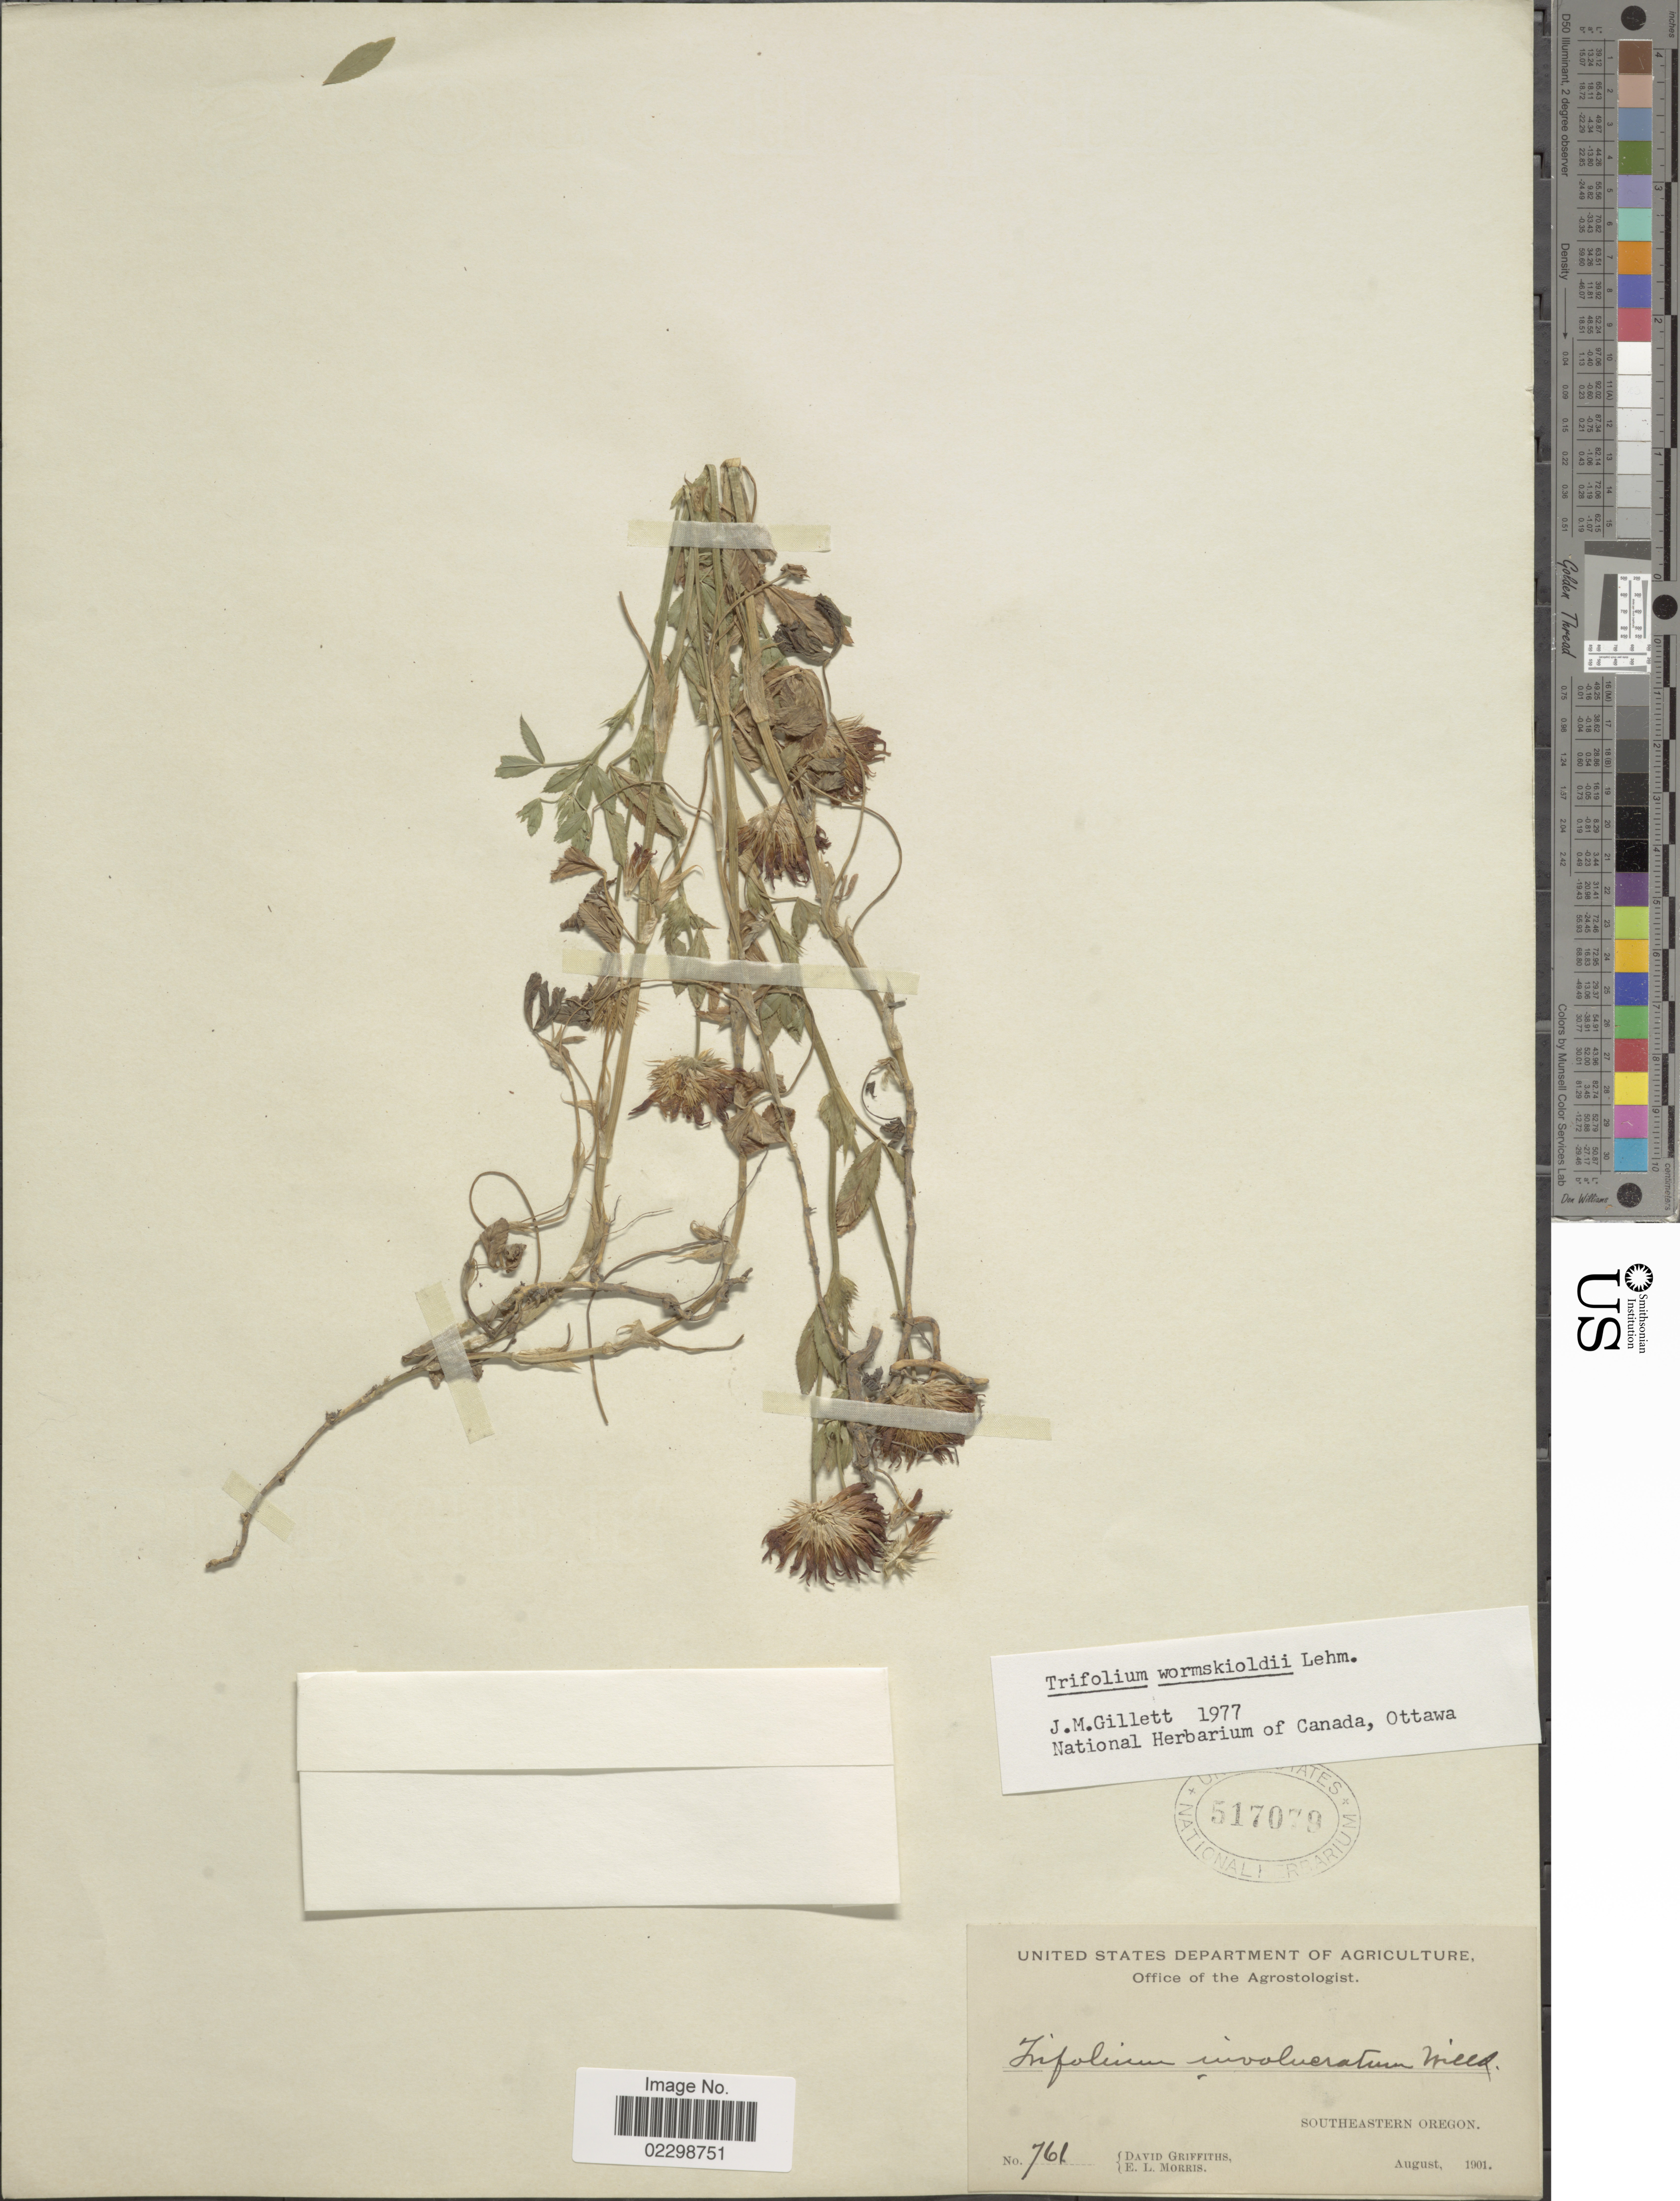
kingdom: Plantae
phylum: Tracheophyta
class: Magnoliopsida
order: Fabales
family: Fabaceae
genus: Trifolium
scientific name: Trifolium wormskioldii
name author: Lehm.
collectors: D. Griffiths & E. Morris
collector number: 761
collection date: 1901-08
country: United States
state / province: Oregon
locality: Southeastern Oregon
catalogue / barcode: US 517079